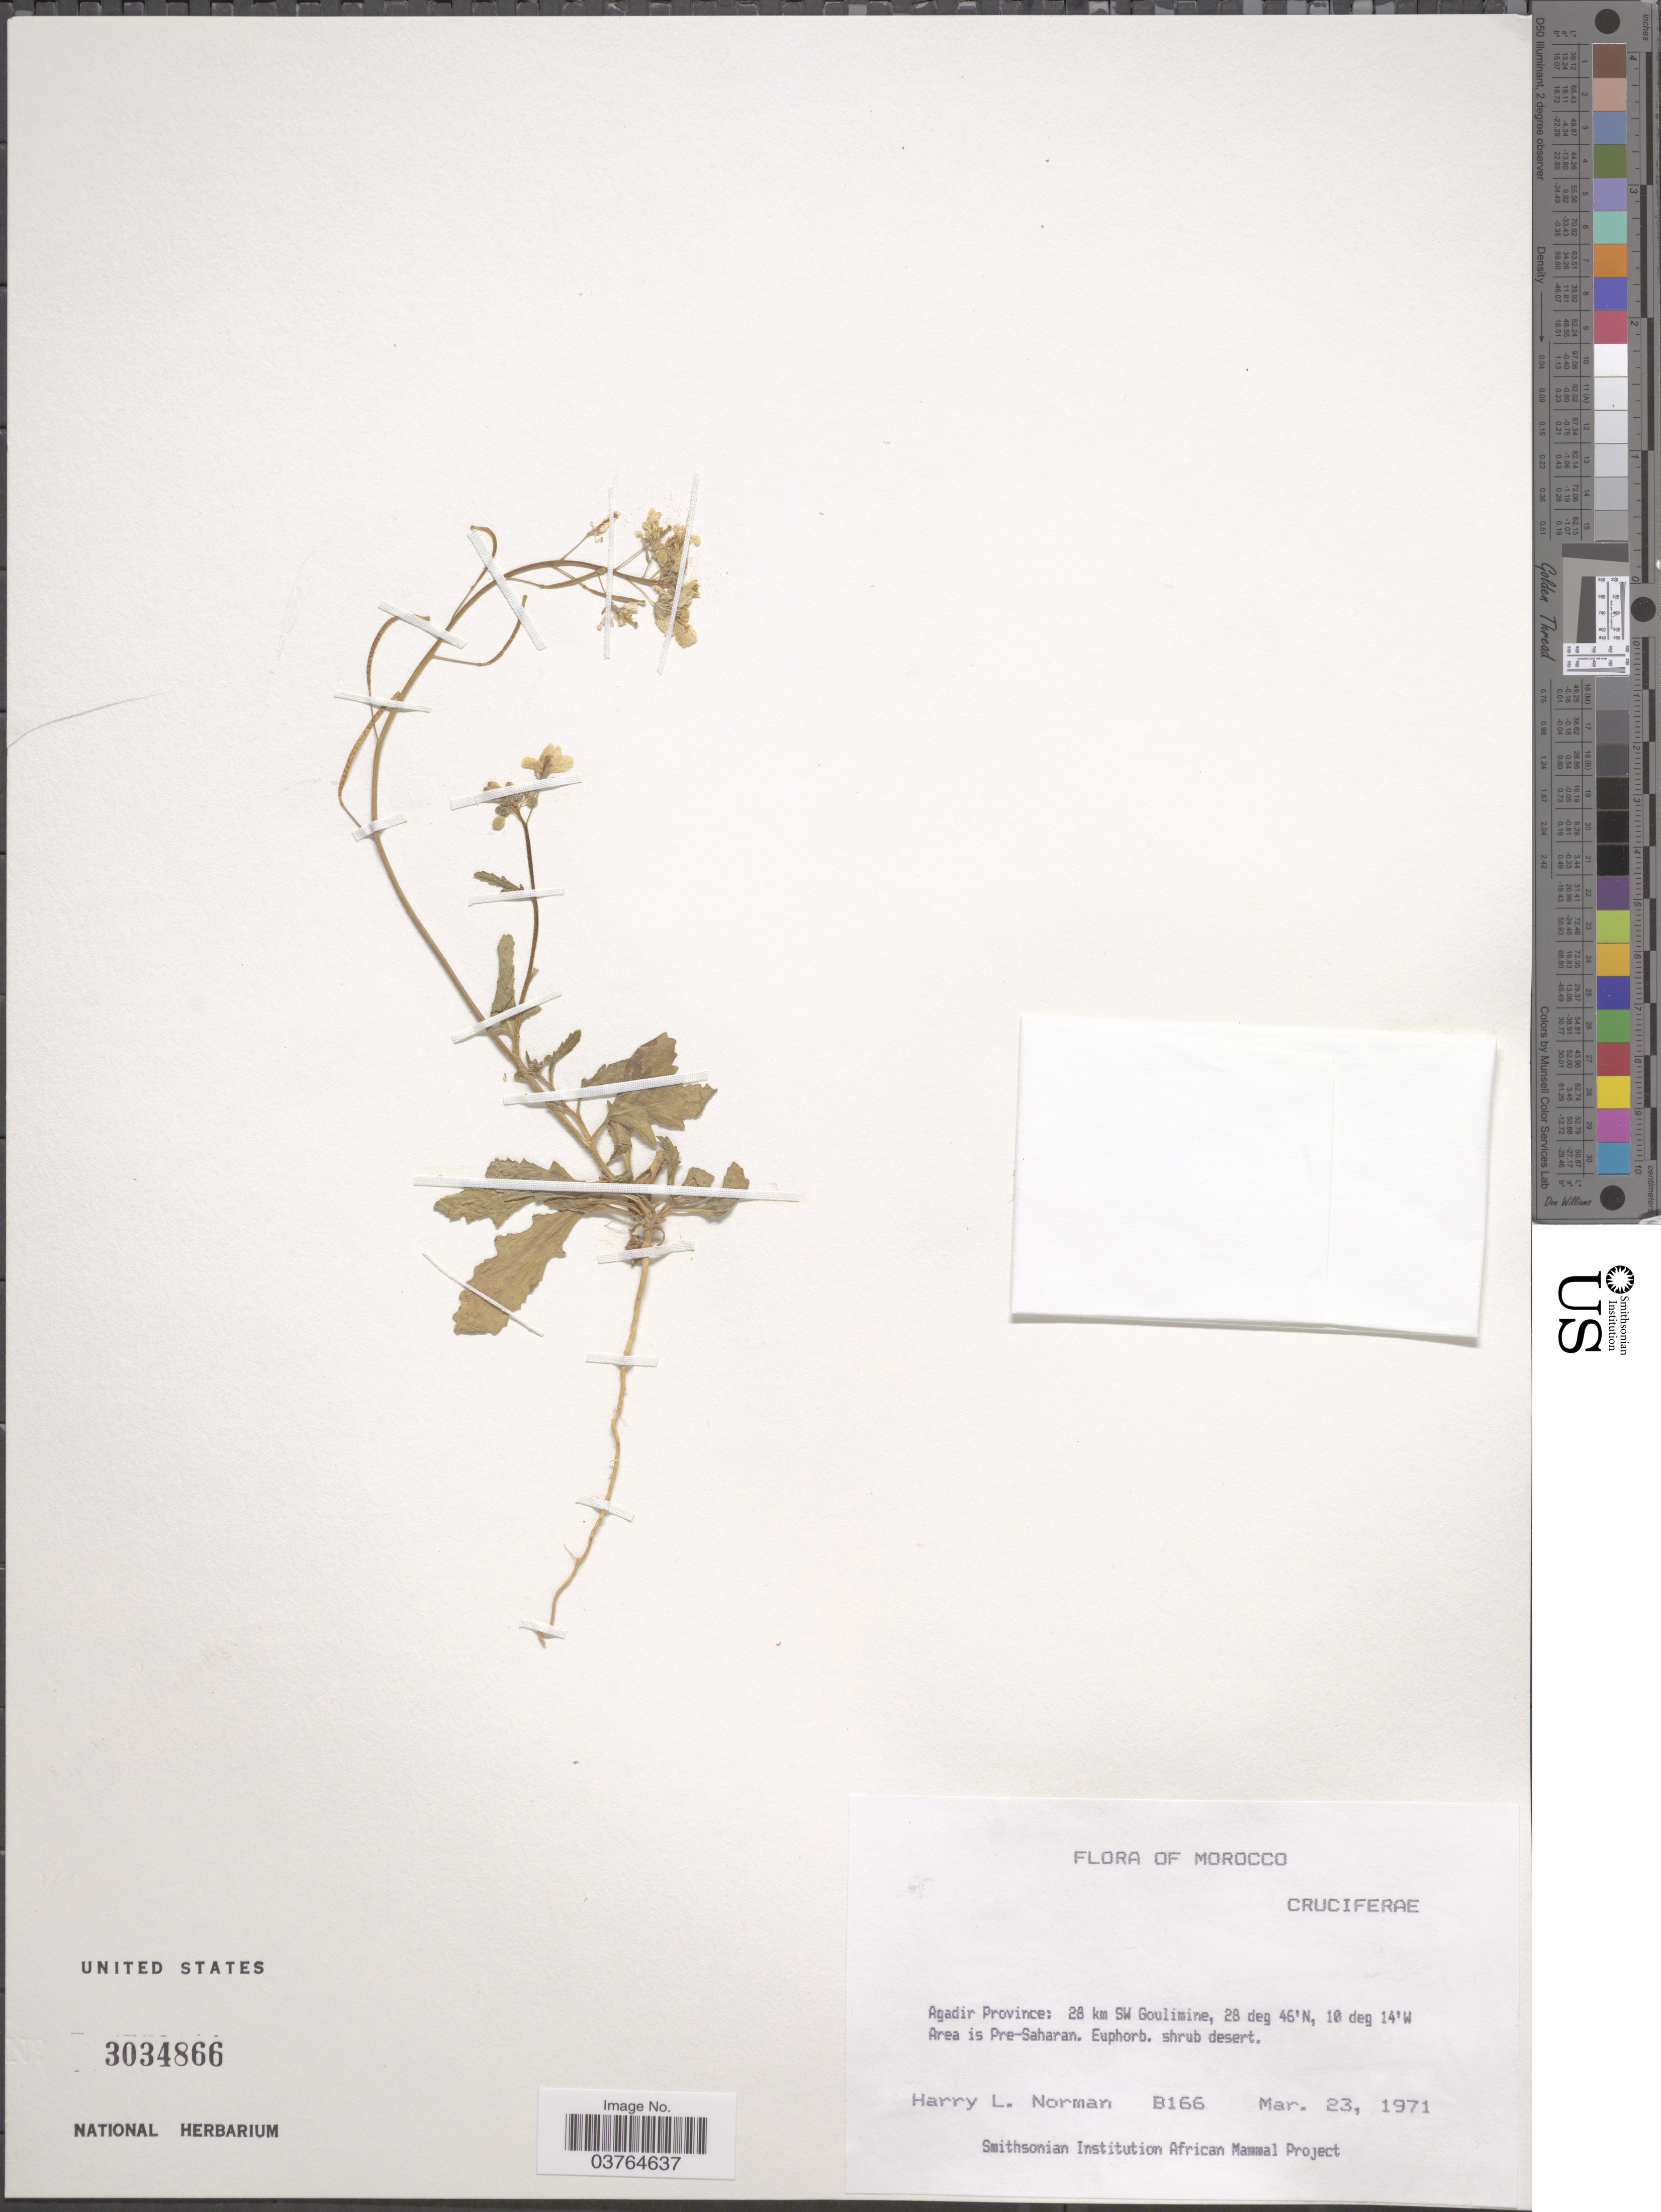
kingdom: Plantae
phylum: Tracheophyta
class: Magnoliopsida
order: Brassicales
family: Brassicaceae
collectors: Norman, H.L.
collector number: B166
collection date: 1971-03-23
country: Morocco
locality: Agadir Province: 28 km SW Goulimine, Area is Pre-Saharan.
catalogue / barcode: US 3034866